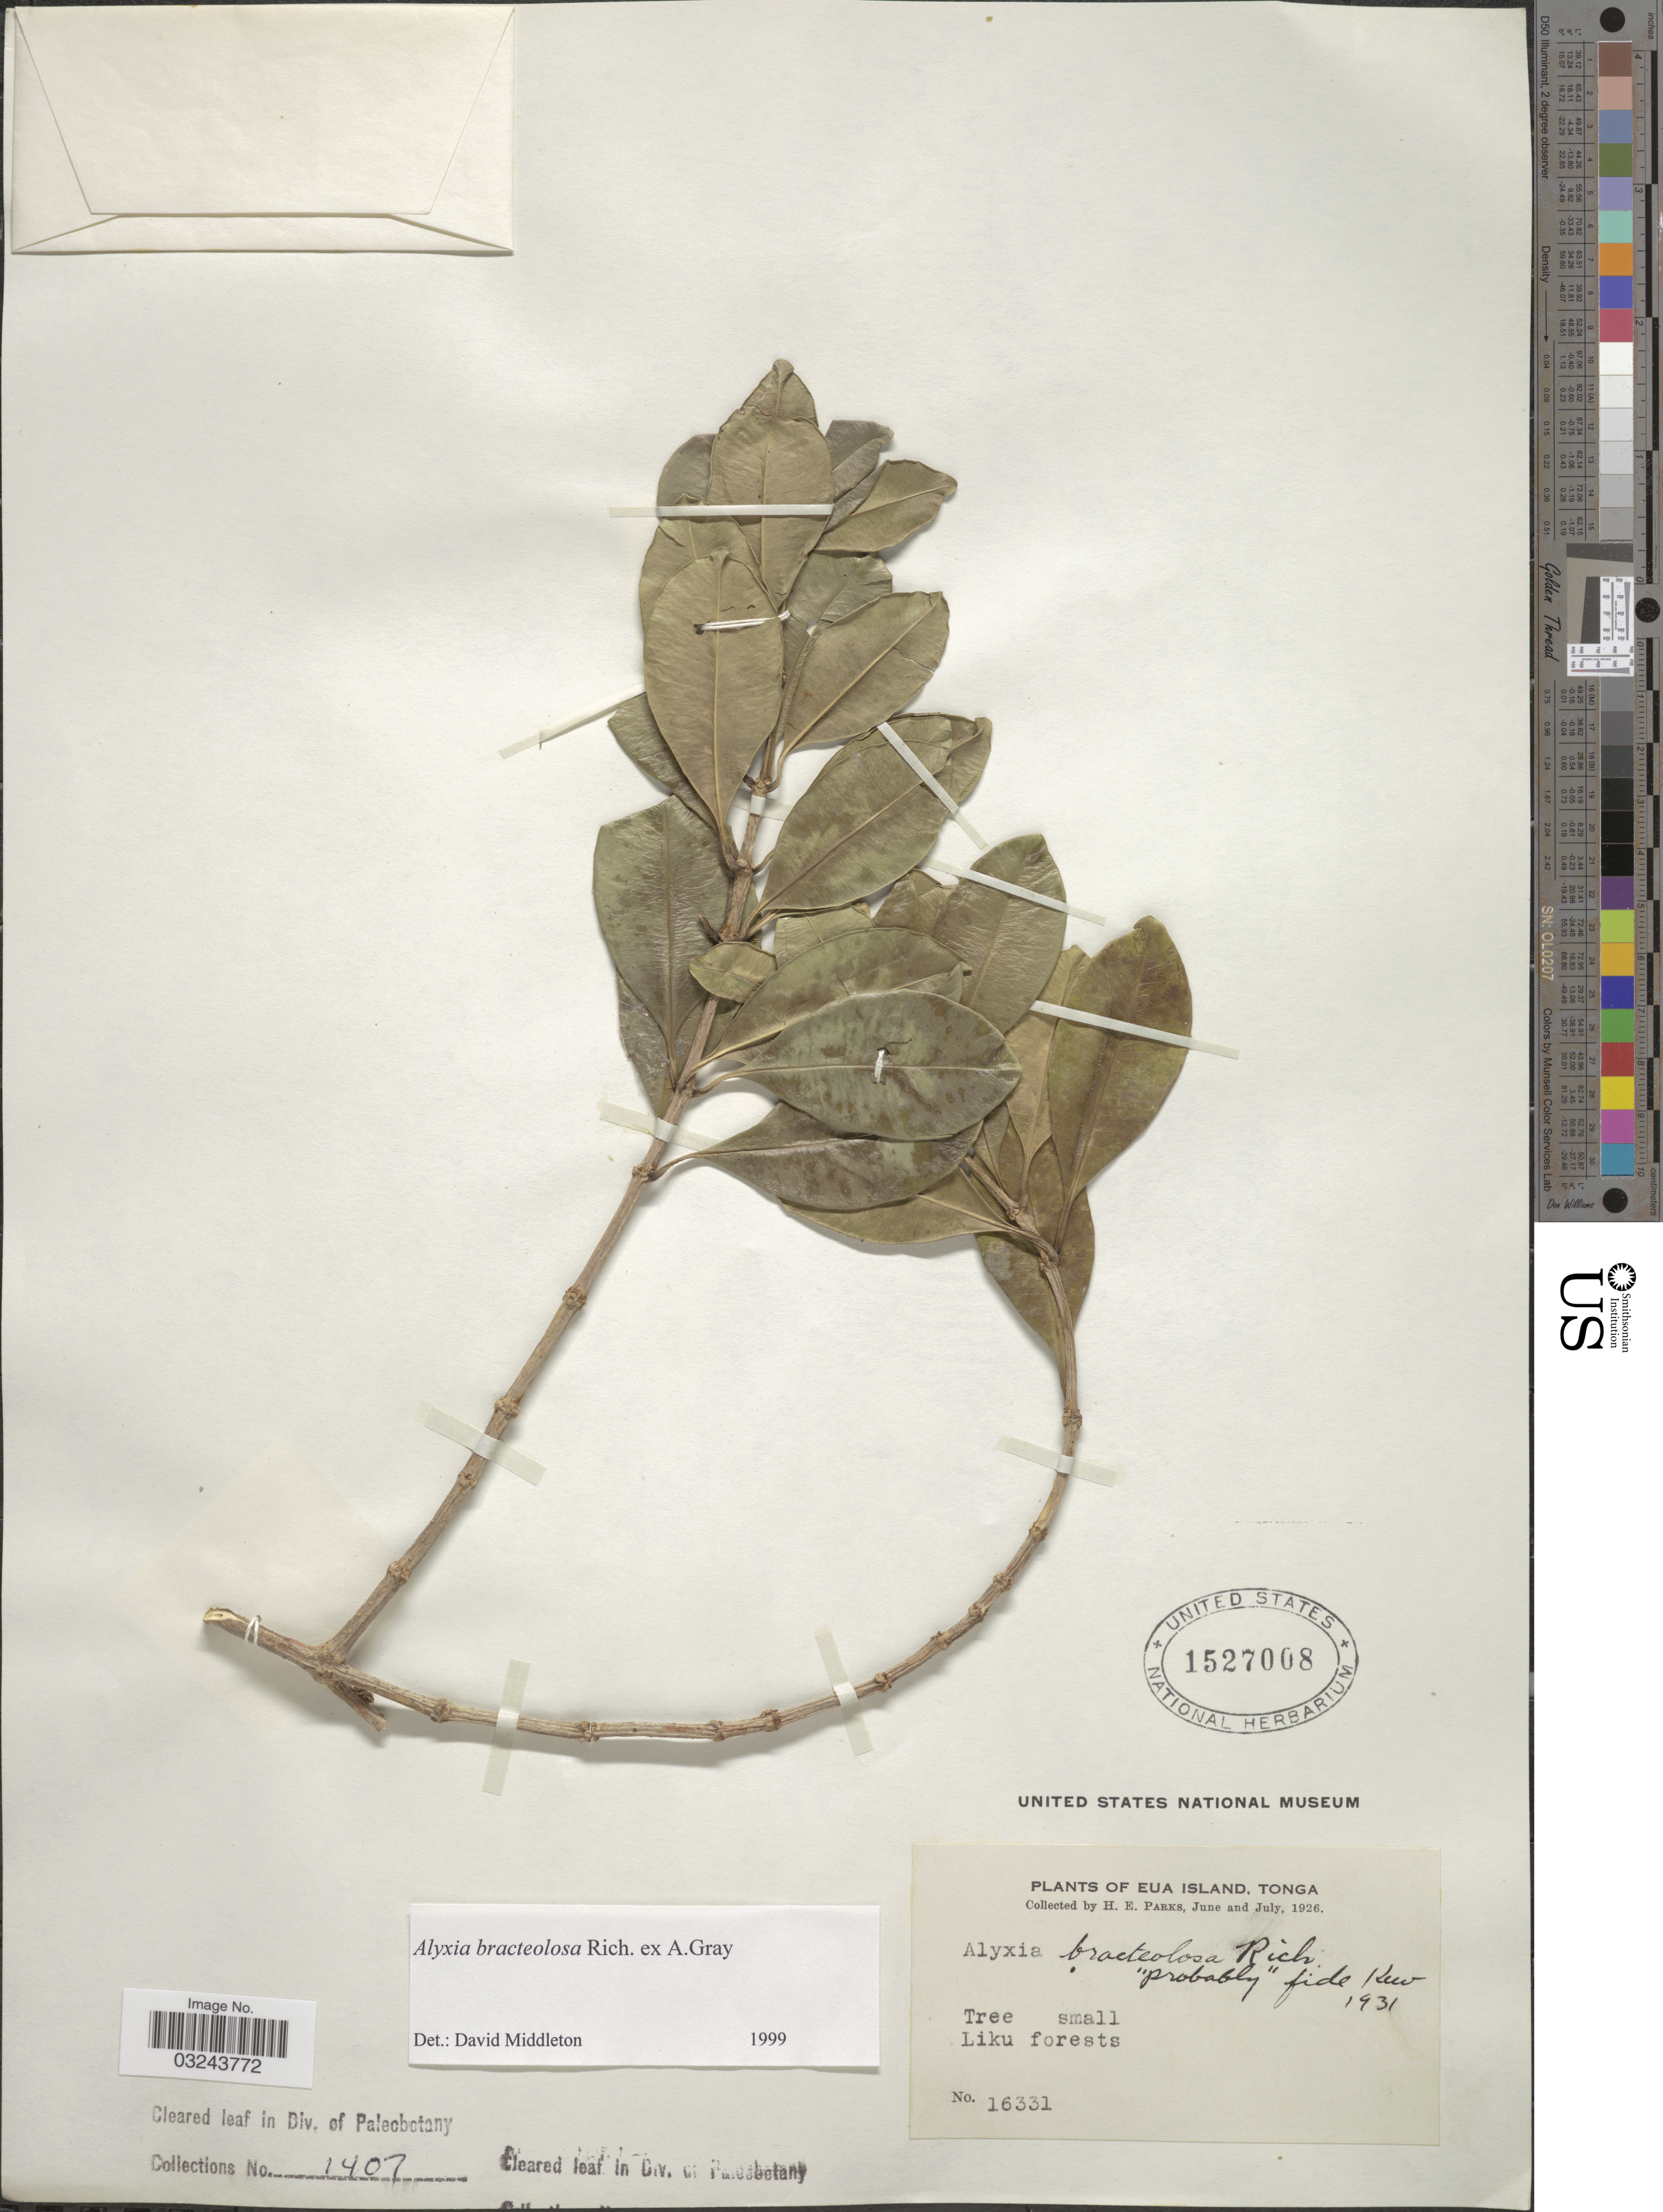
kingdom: Plantae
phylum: Tracheophyta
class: Magnoliopsida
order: Gentianales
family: Apocynaceae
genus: Alyxia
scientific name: Alyxia bracteolosa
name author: W.P. Rich ex A. Gray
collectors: H. E. Parks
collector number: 16331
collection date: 1926-06/1926-07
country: Tonga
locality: Eua Island. Liku forests.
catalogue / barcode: US 1527008